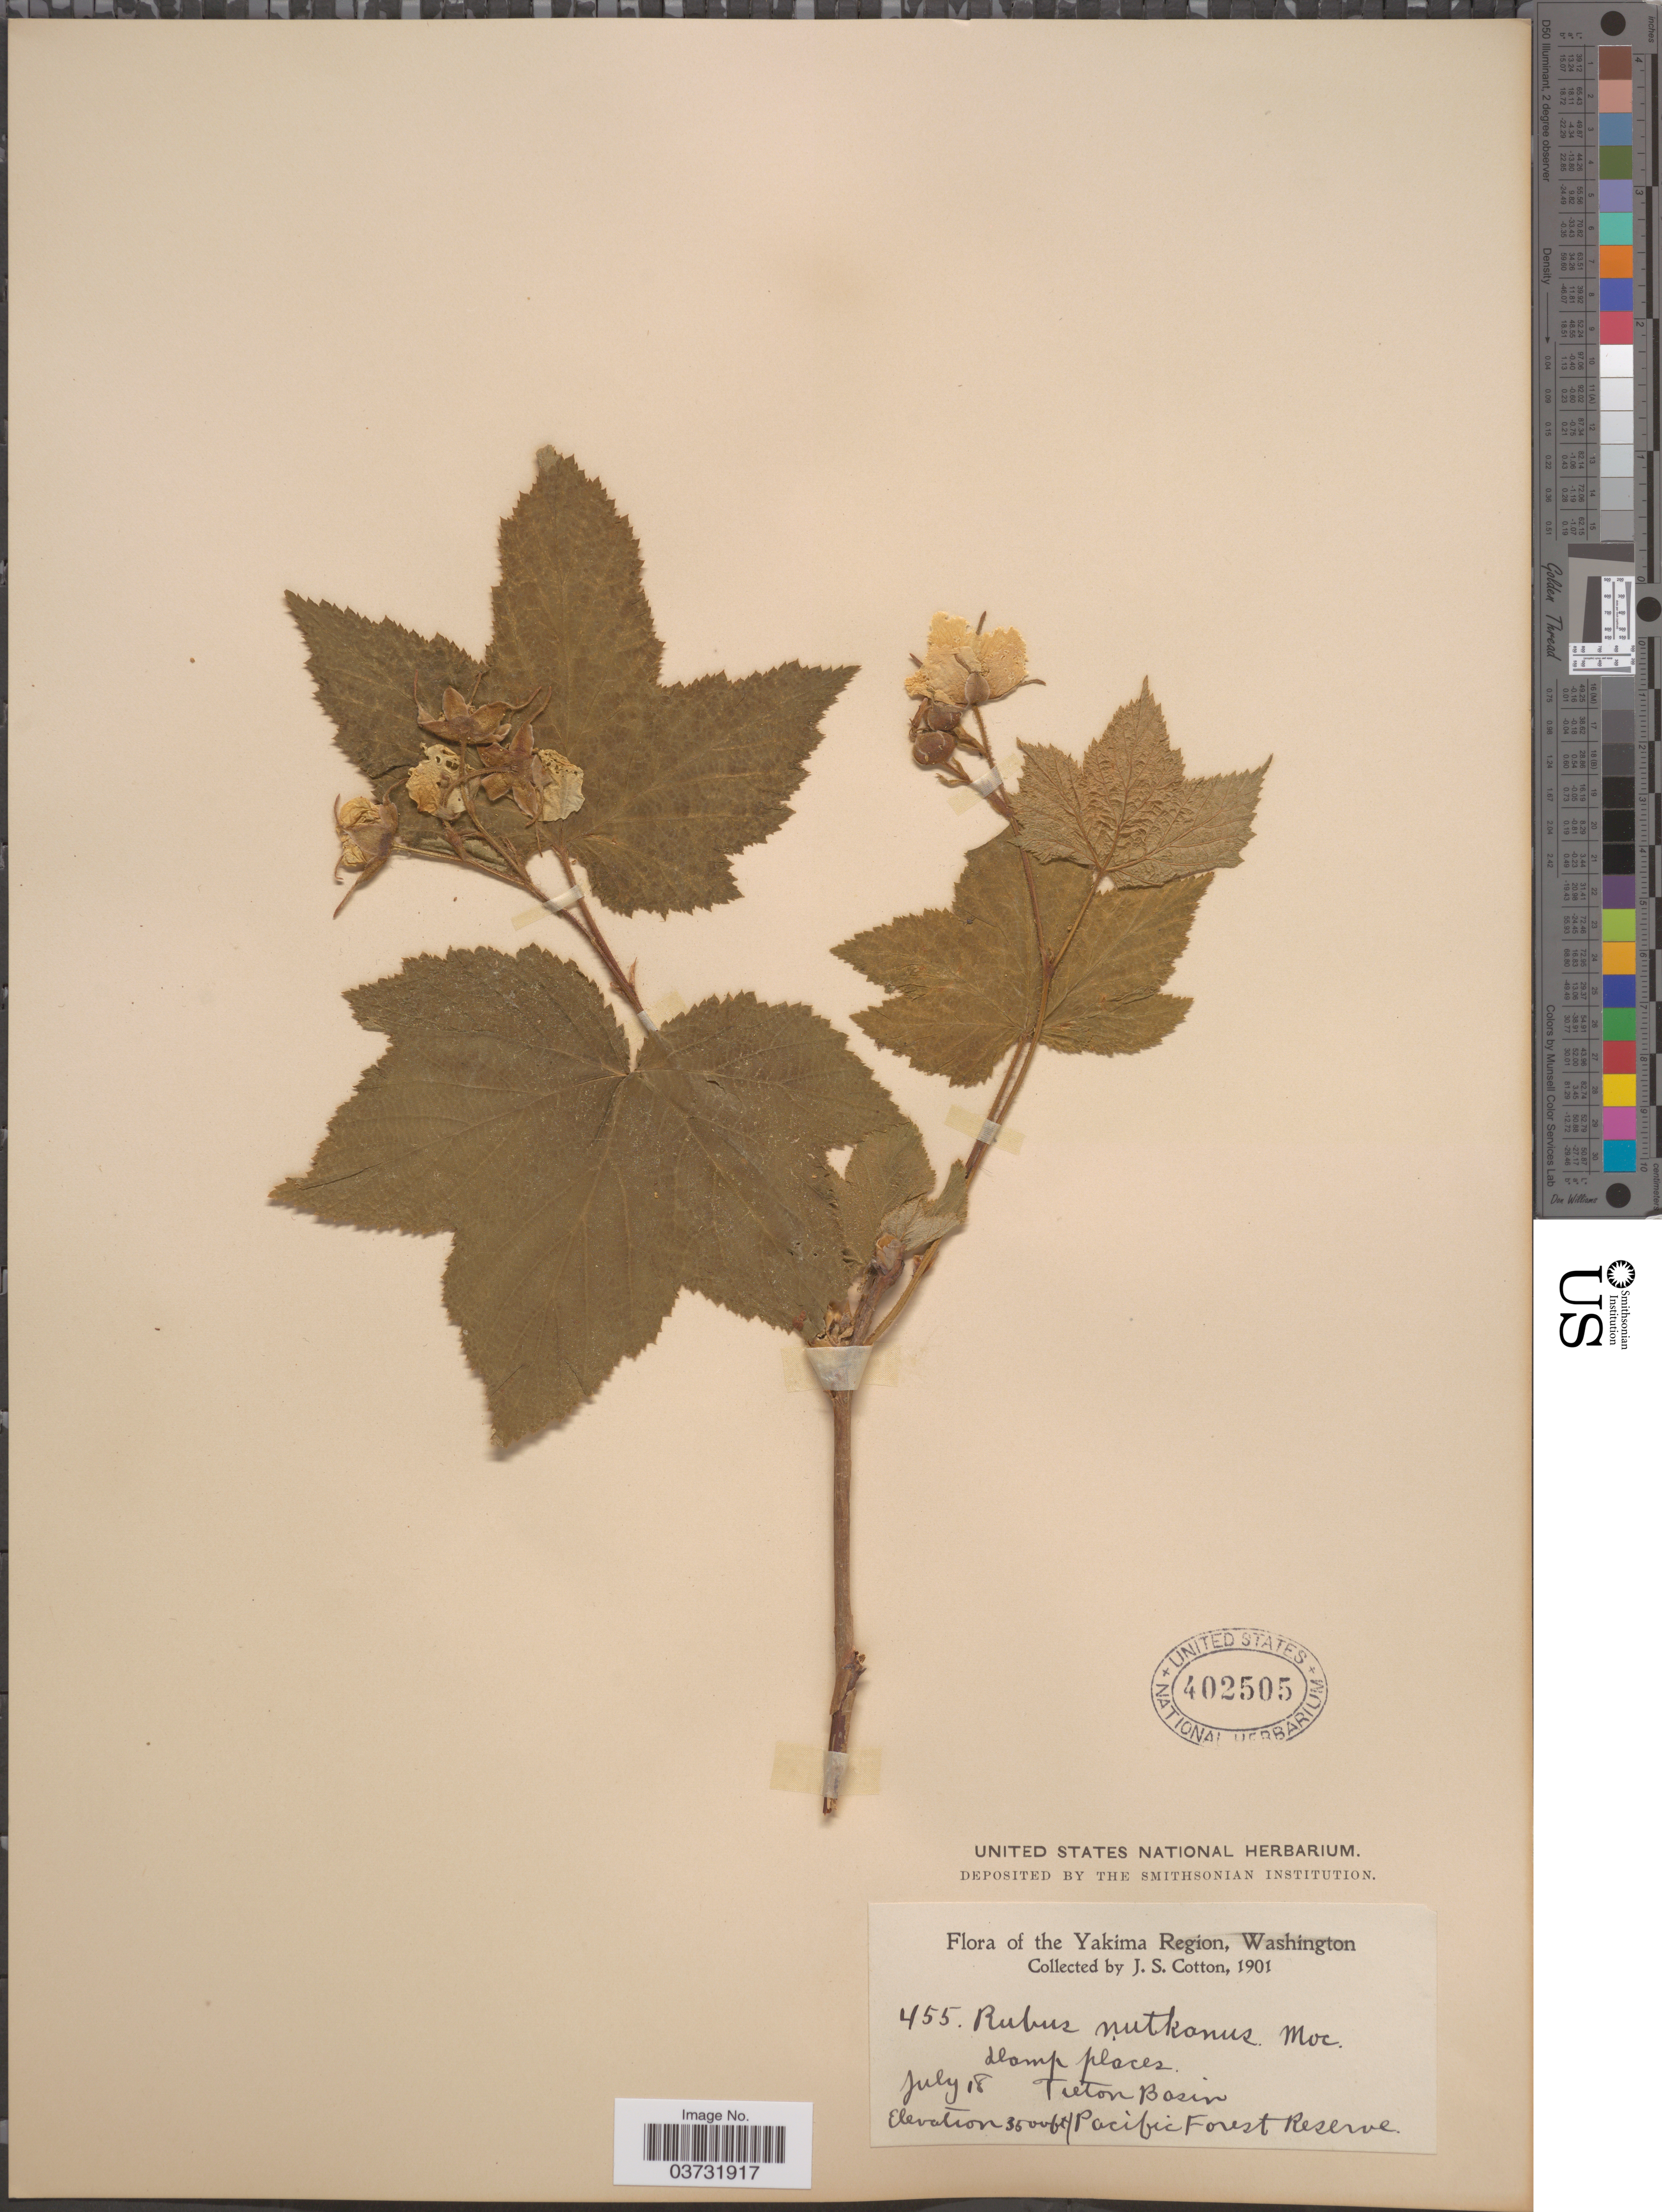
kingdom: Plantae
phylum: Tracheophyta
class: Magnoliopsida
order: Rosales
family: Rosaceae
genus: Rubus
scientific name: Rubus parviflorus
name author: Nutt.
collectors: J. S. Cotton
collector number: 455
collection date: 1901-07-18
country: United States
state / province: Washington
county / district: Yakima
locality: Yakima Region. Teton Basin. Pacific Forest Reserve.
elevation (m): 1067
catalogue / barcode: US 402505